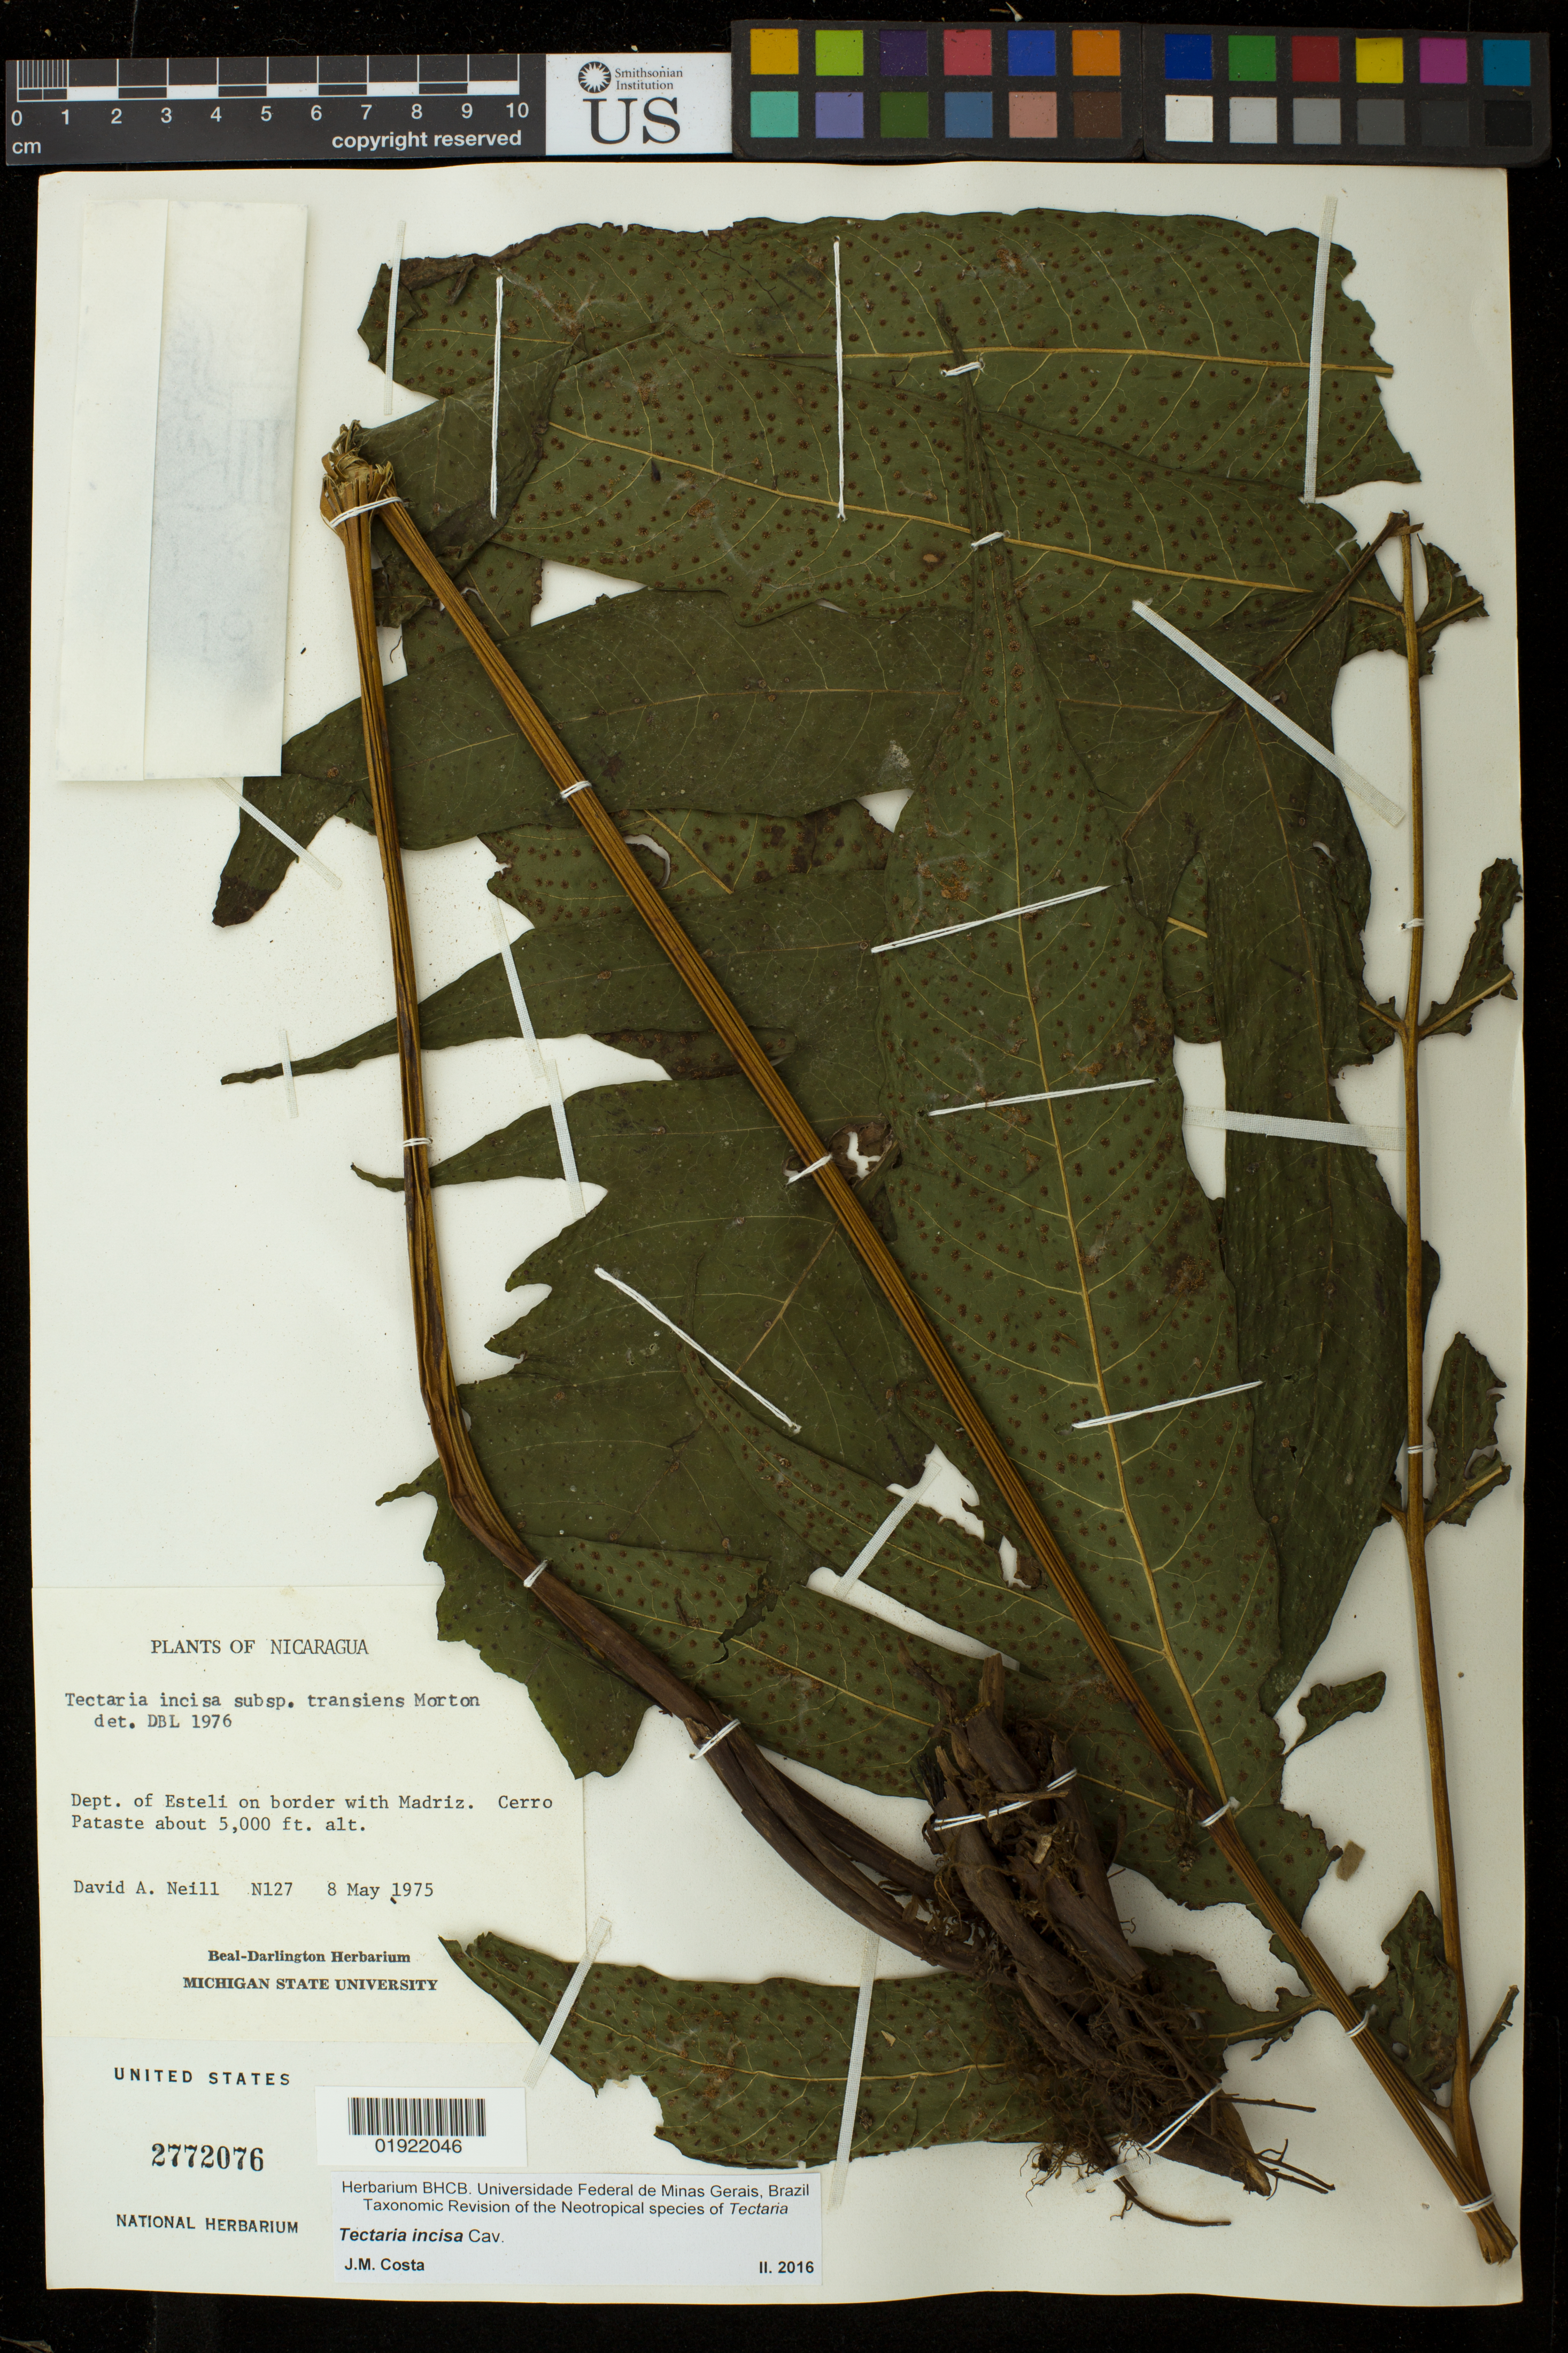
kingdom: Plantae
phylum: Tracheophyta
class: Polypodiopsida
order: Polypodiales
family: Tectariaceae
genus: Tectaria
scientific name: Tectaria incisa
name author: Cav.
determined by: Costa, J. M.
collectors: D. A. Neill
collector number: N127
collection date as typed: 8 May 1975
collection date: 1975-05-08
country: Nicaragua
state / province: Estelí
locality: on border with Madriz. Cerro Pataste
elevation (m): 1524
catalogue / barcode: US 2772076